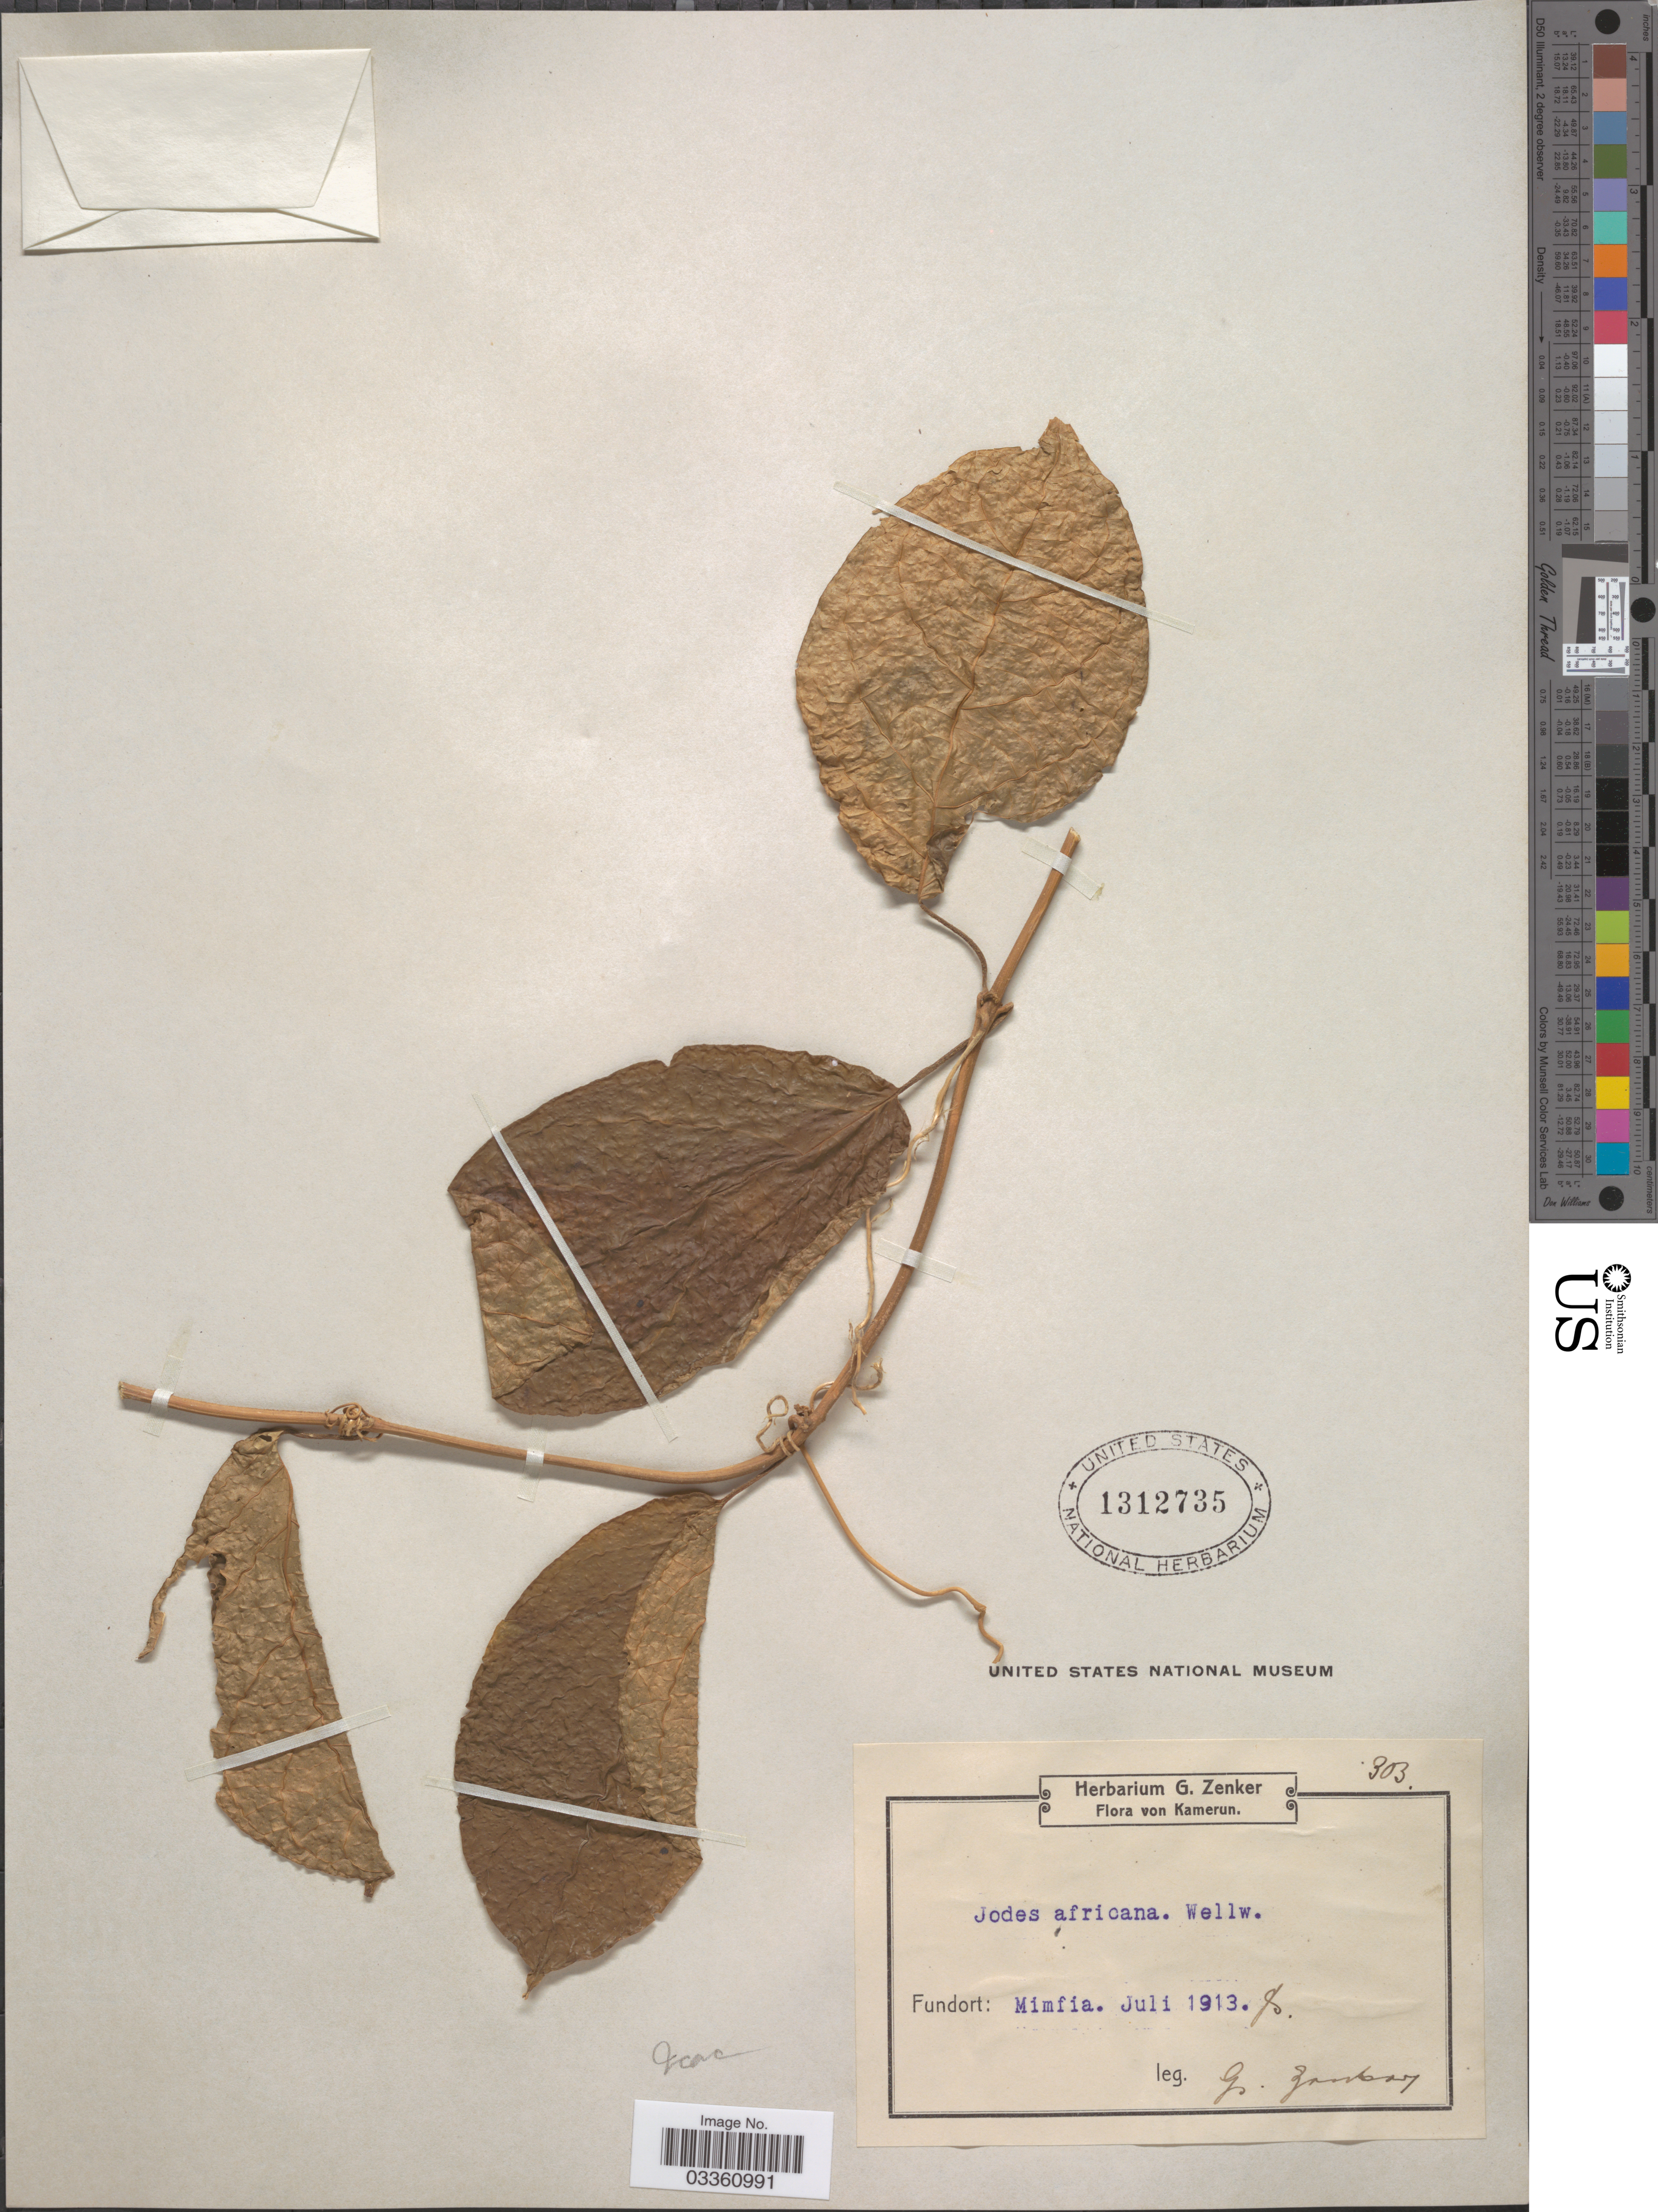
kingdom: Plantae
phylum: Tracheophyta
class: Magnoliopsida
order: Icacinales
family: Icacinaceae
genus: Iodes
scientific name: Iodes africana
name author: Welw. ex Oliv.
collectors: G. A. Zenker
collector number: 303?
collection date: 1913-07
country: Cameroon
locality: Kamerun. Mimfia.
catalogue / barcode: US 1312735